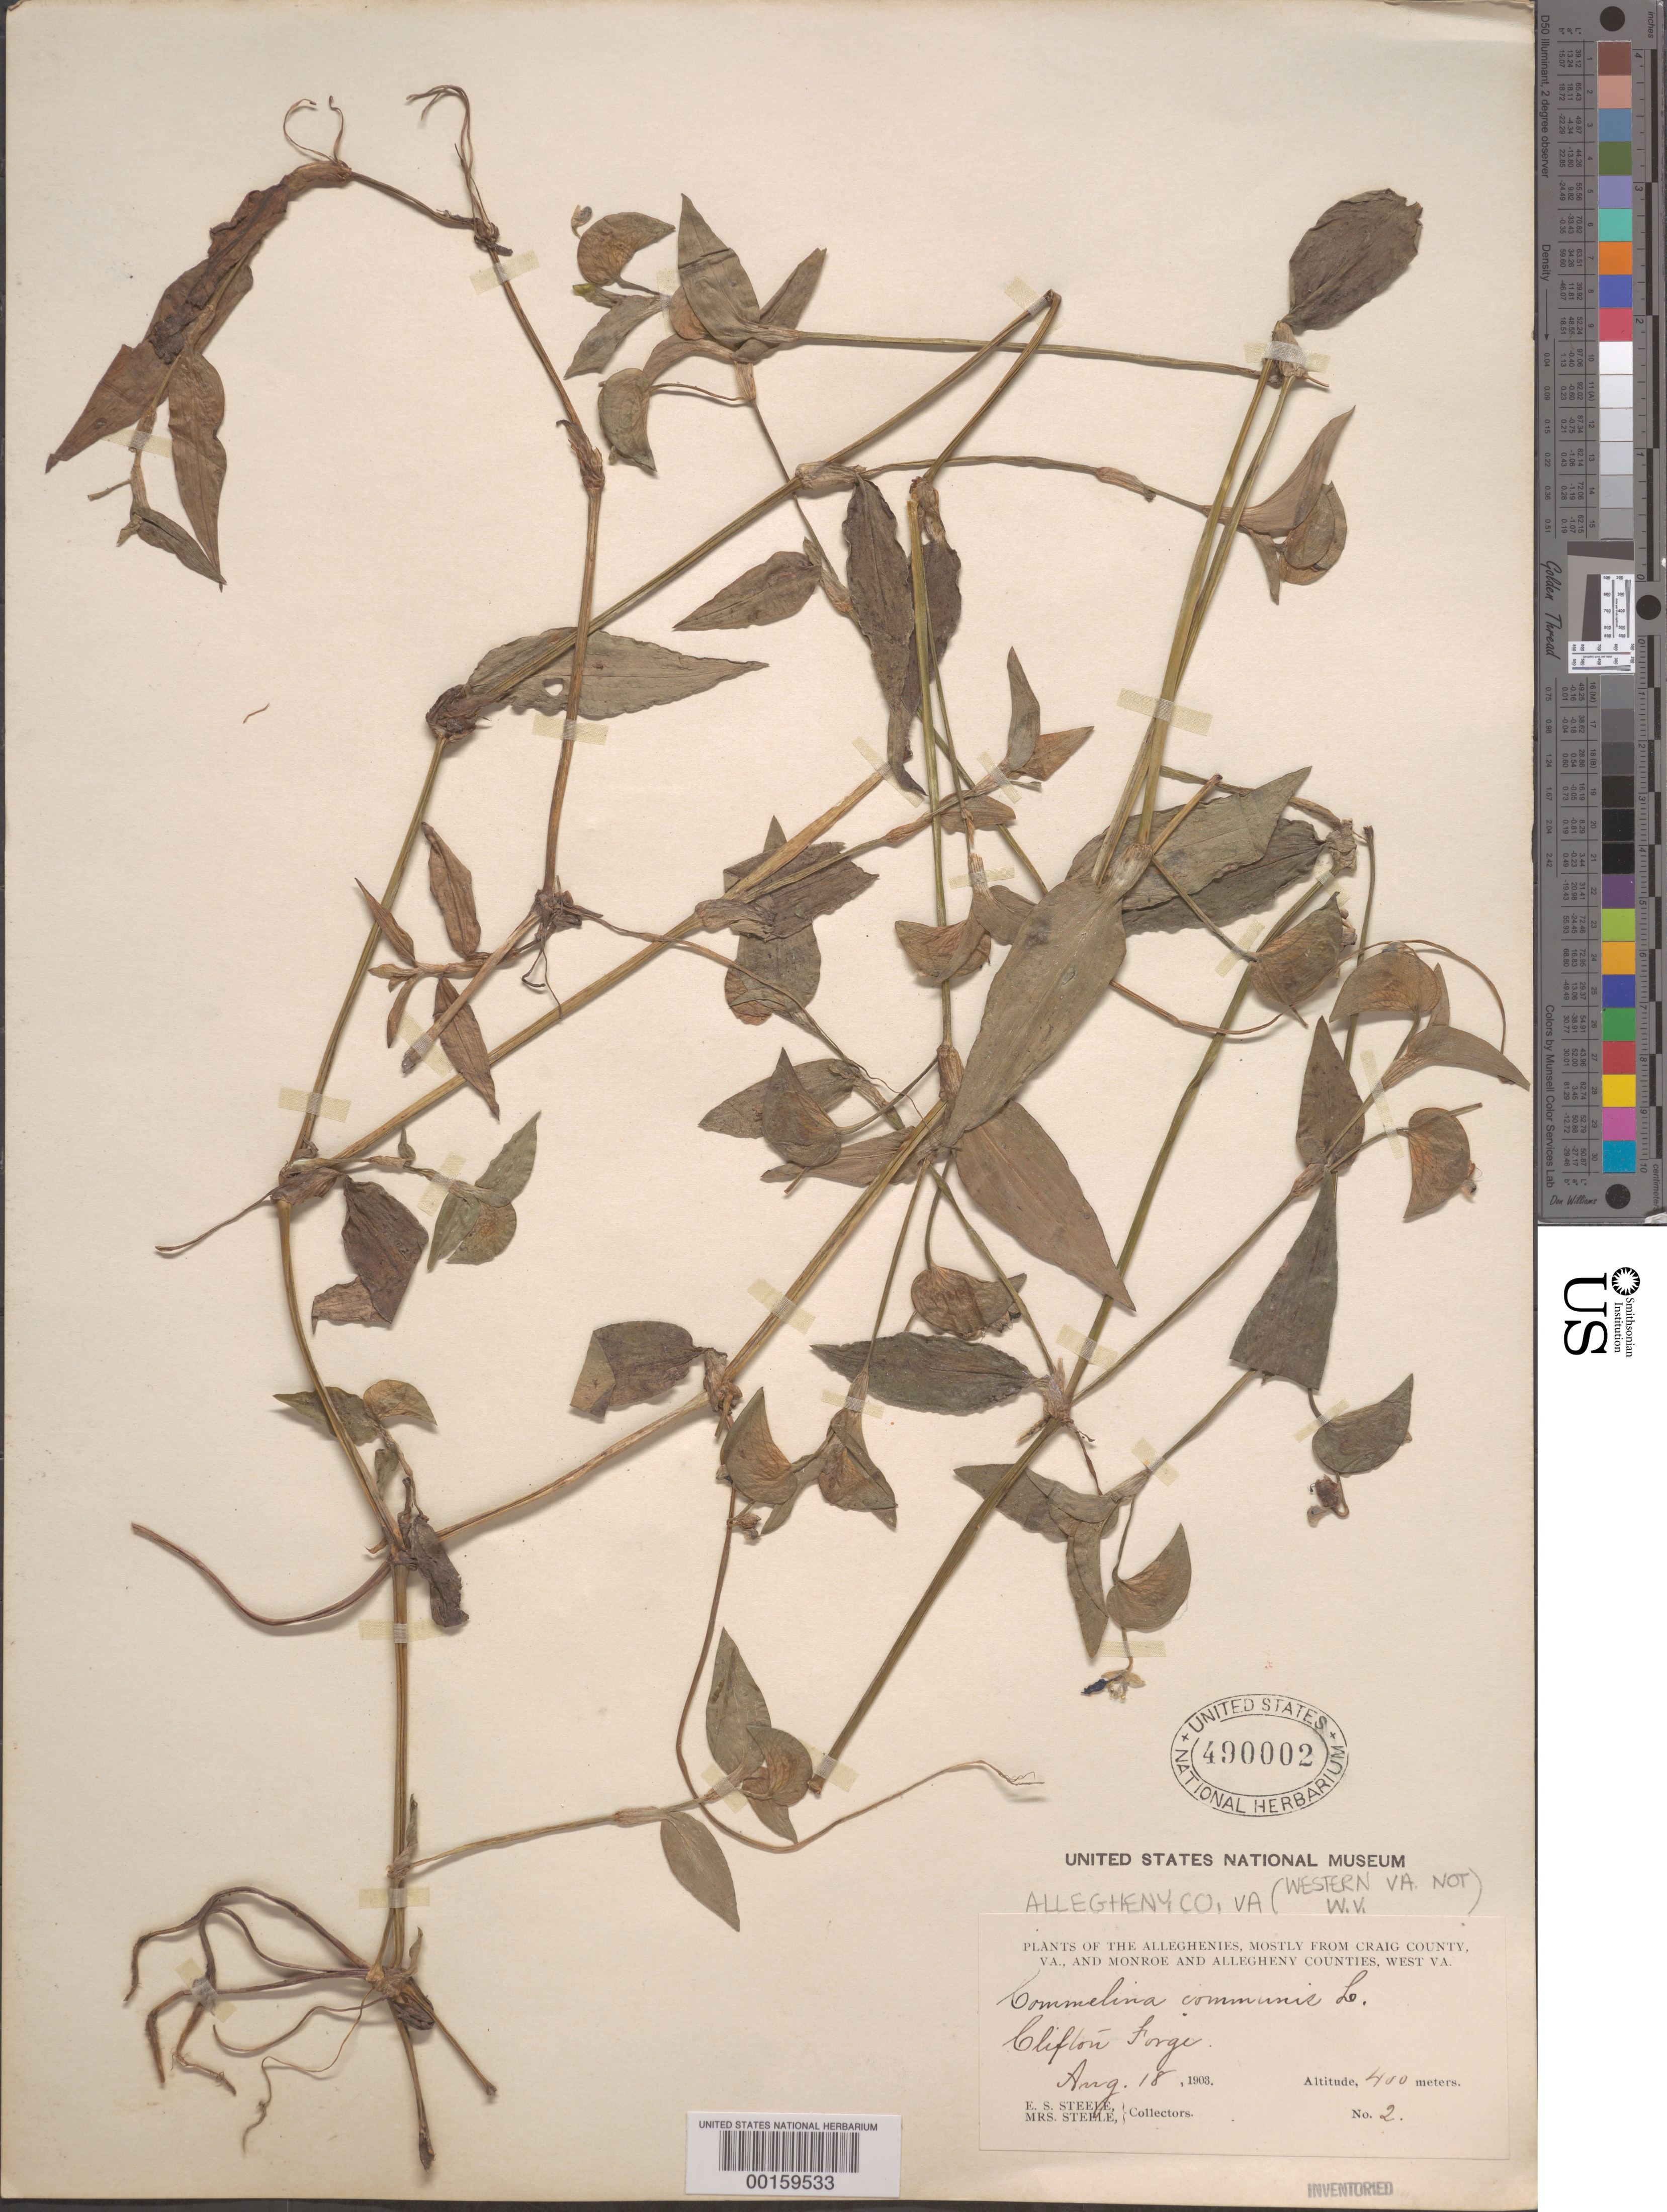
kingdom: Plantae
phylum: Tracheophyta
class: Liliopsida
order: Commelinales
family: Commelinaceae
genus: Commelina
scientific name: Commelina communis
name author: L.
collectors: E. Steele & Mrs. E. S. Steele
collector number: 2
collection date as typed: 18 Aug 1903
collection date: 1903-08-18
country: United States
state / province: Virginia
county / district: Alleghany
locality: Clifton forge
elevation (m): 400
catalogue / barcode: US 490002